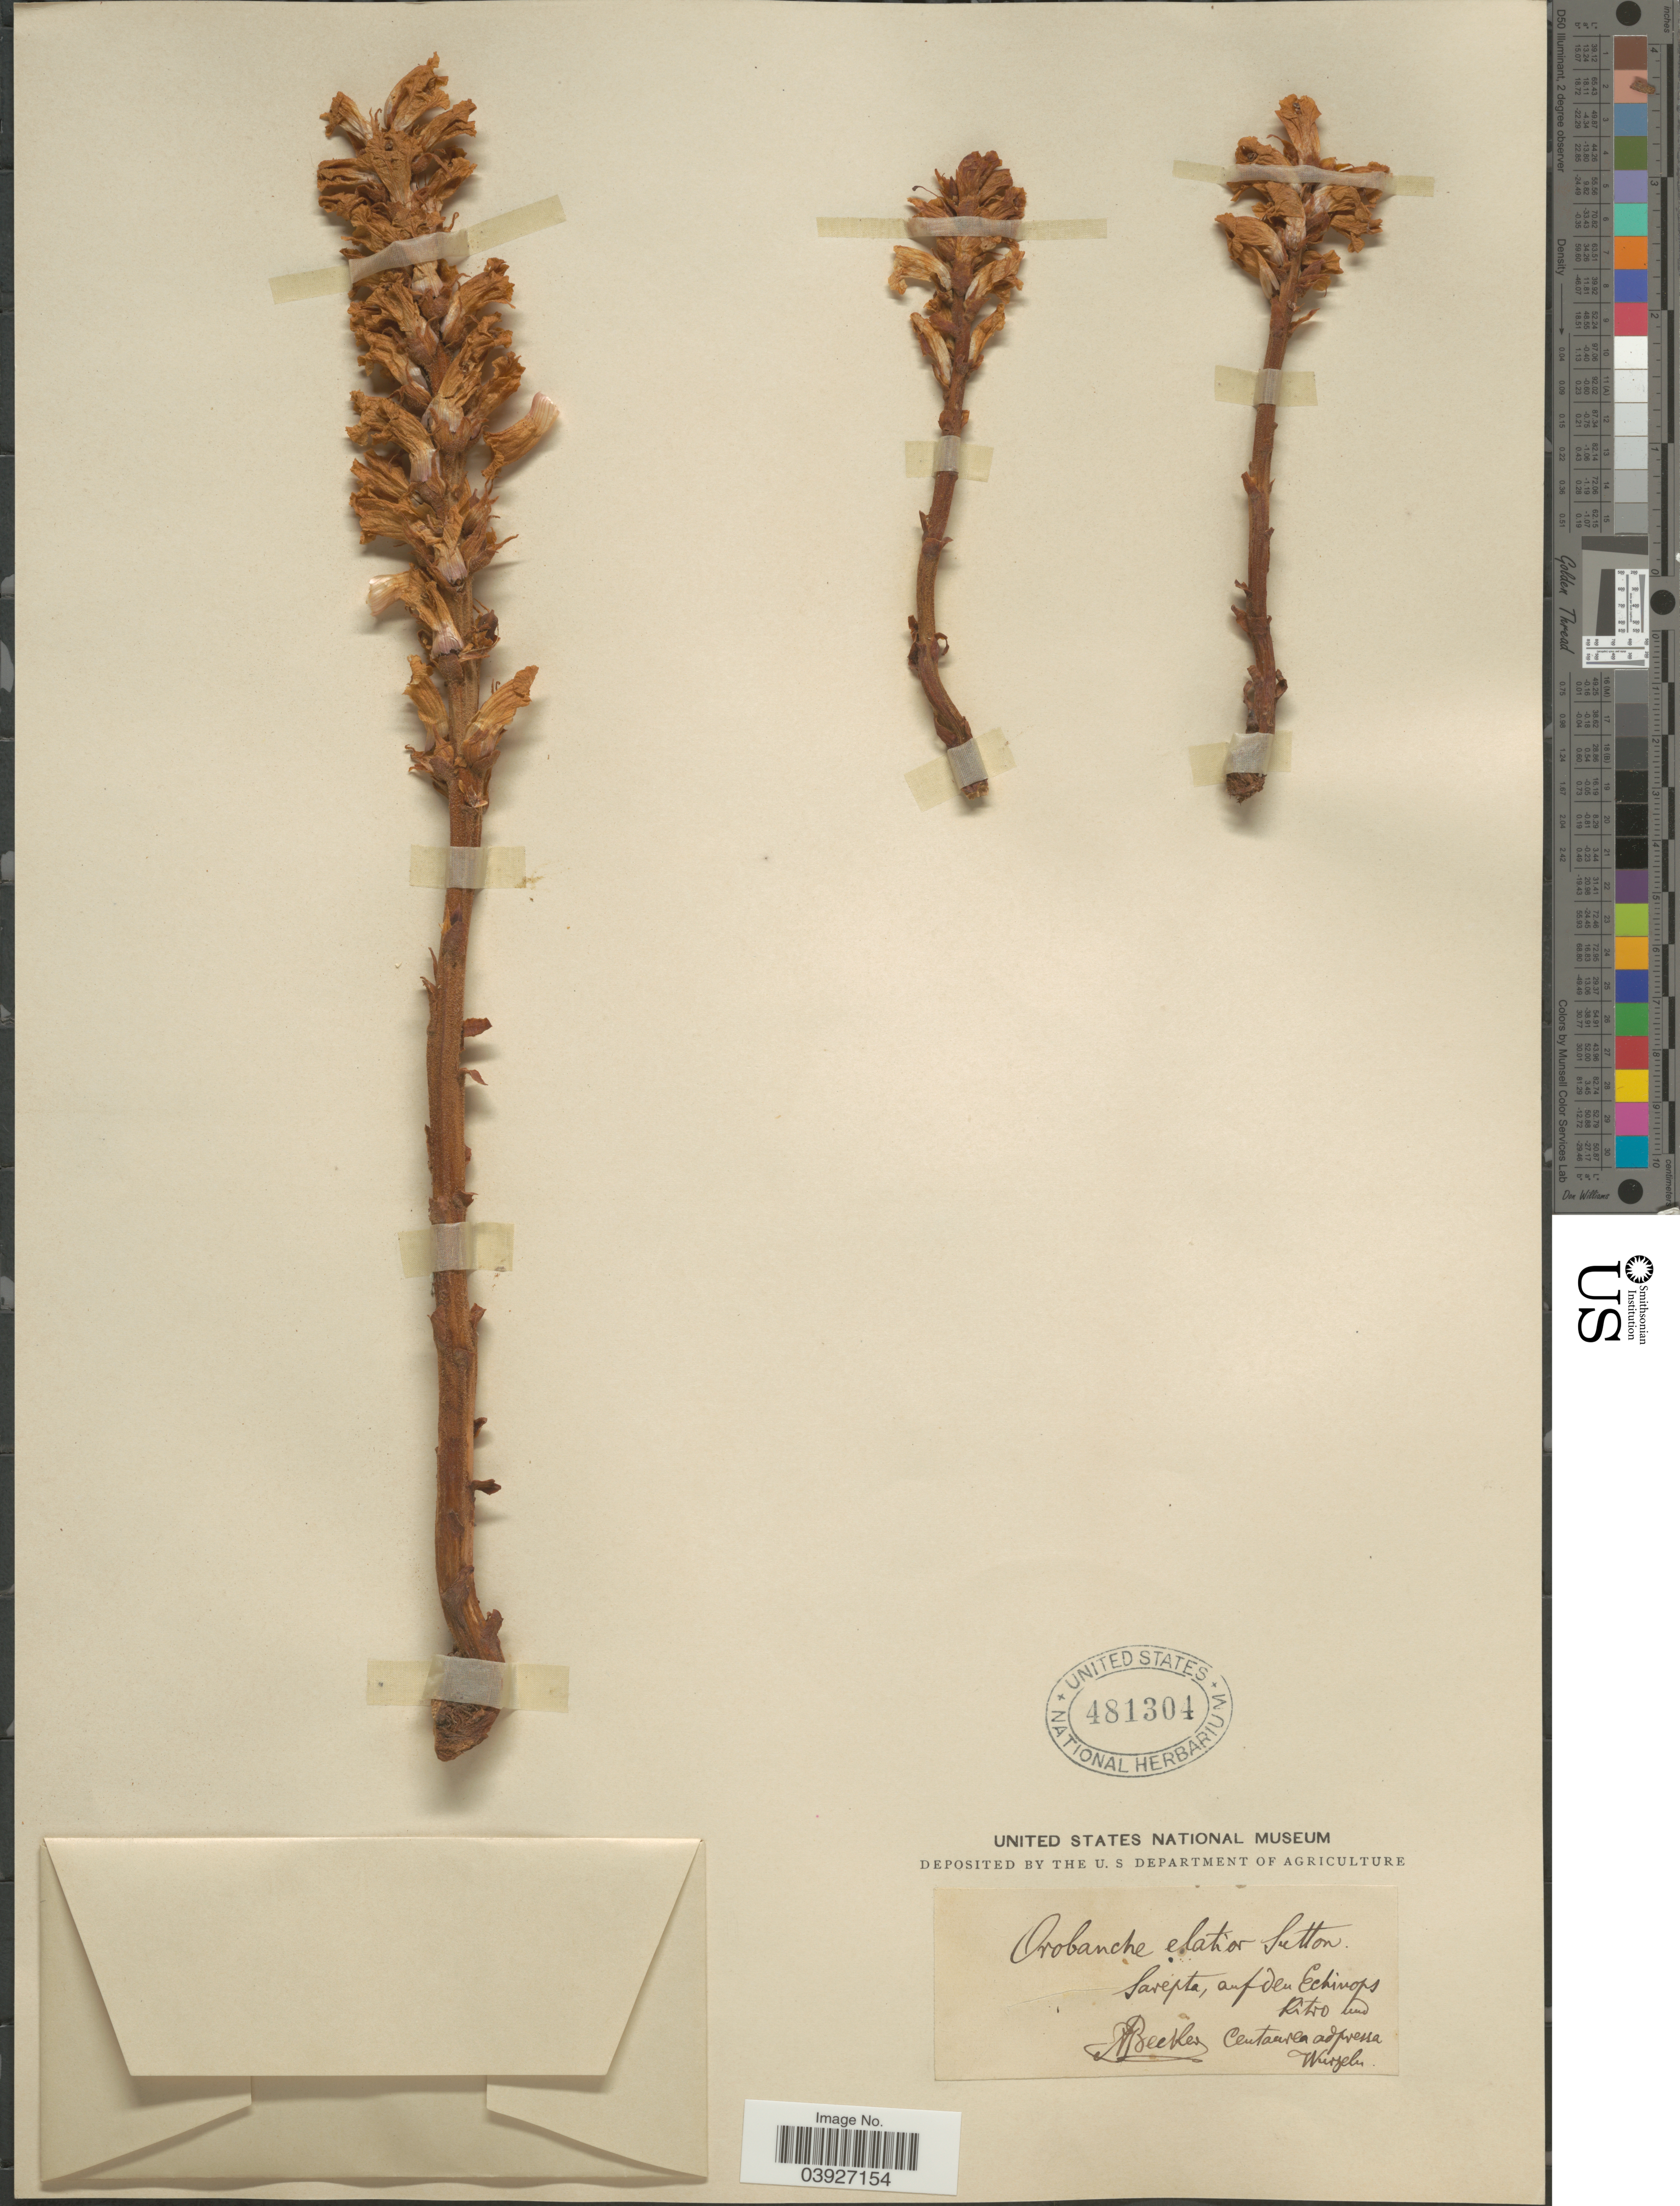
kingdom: Plantae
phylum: Tracheophyta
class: Magnoliopsida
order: Lamiales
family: Orobanchaceae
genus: Orobanche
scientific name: Orobanche elatior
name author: Sutton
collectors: A. Becker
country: Russian Federation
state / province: Volgograd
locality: Sarepta, auf den Echinops Ritro und Centaurea adpressa Wurzelen.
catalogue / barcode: US 481304